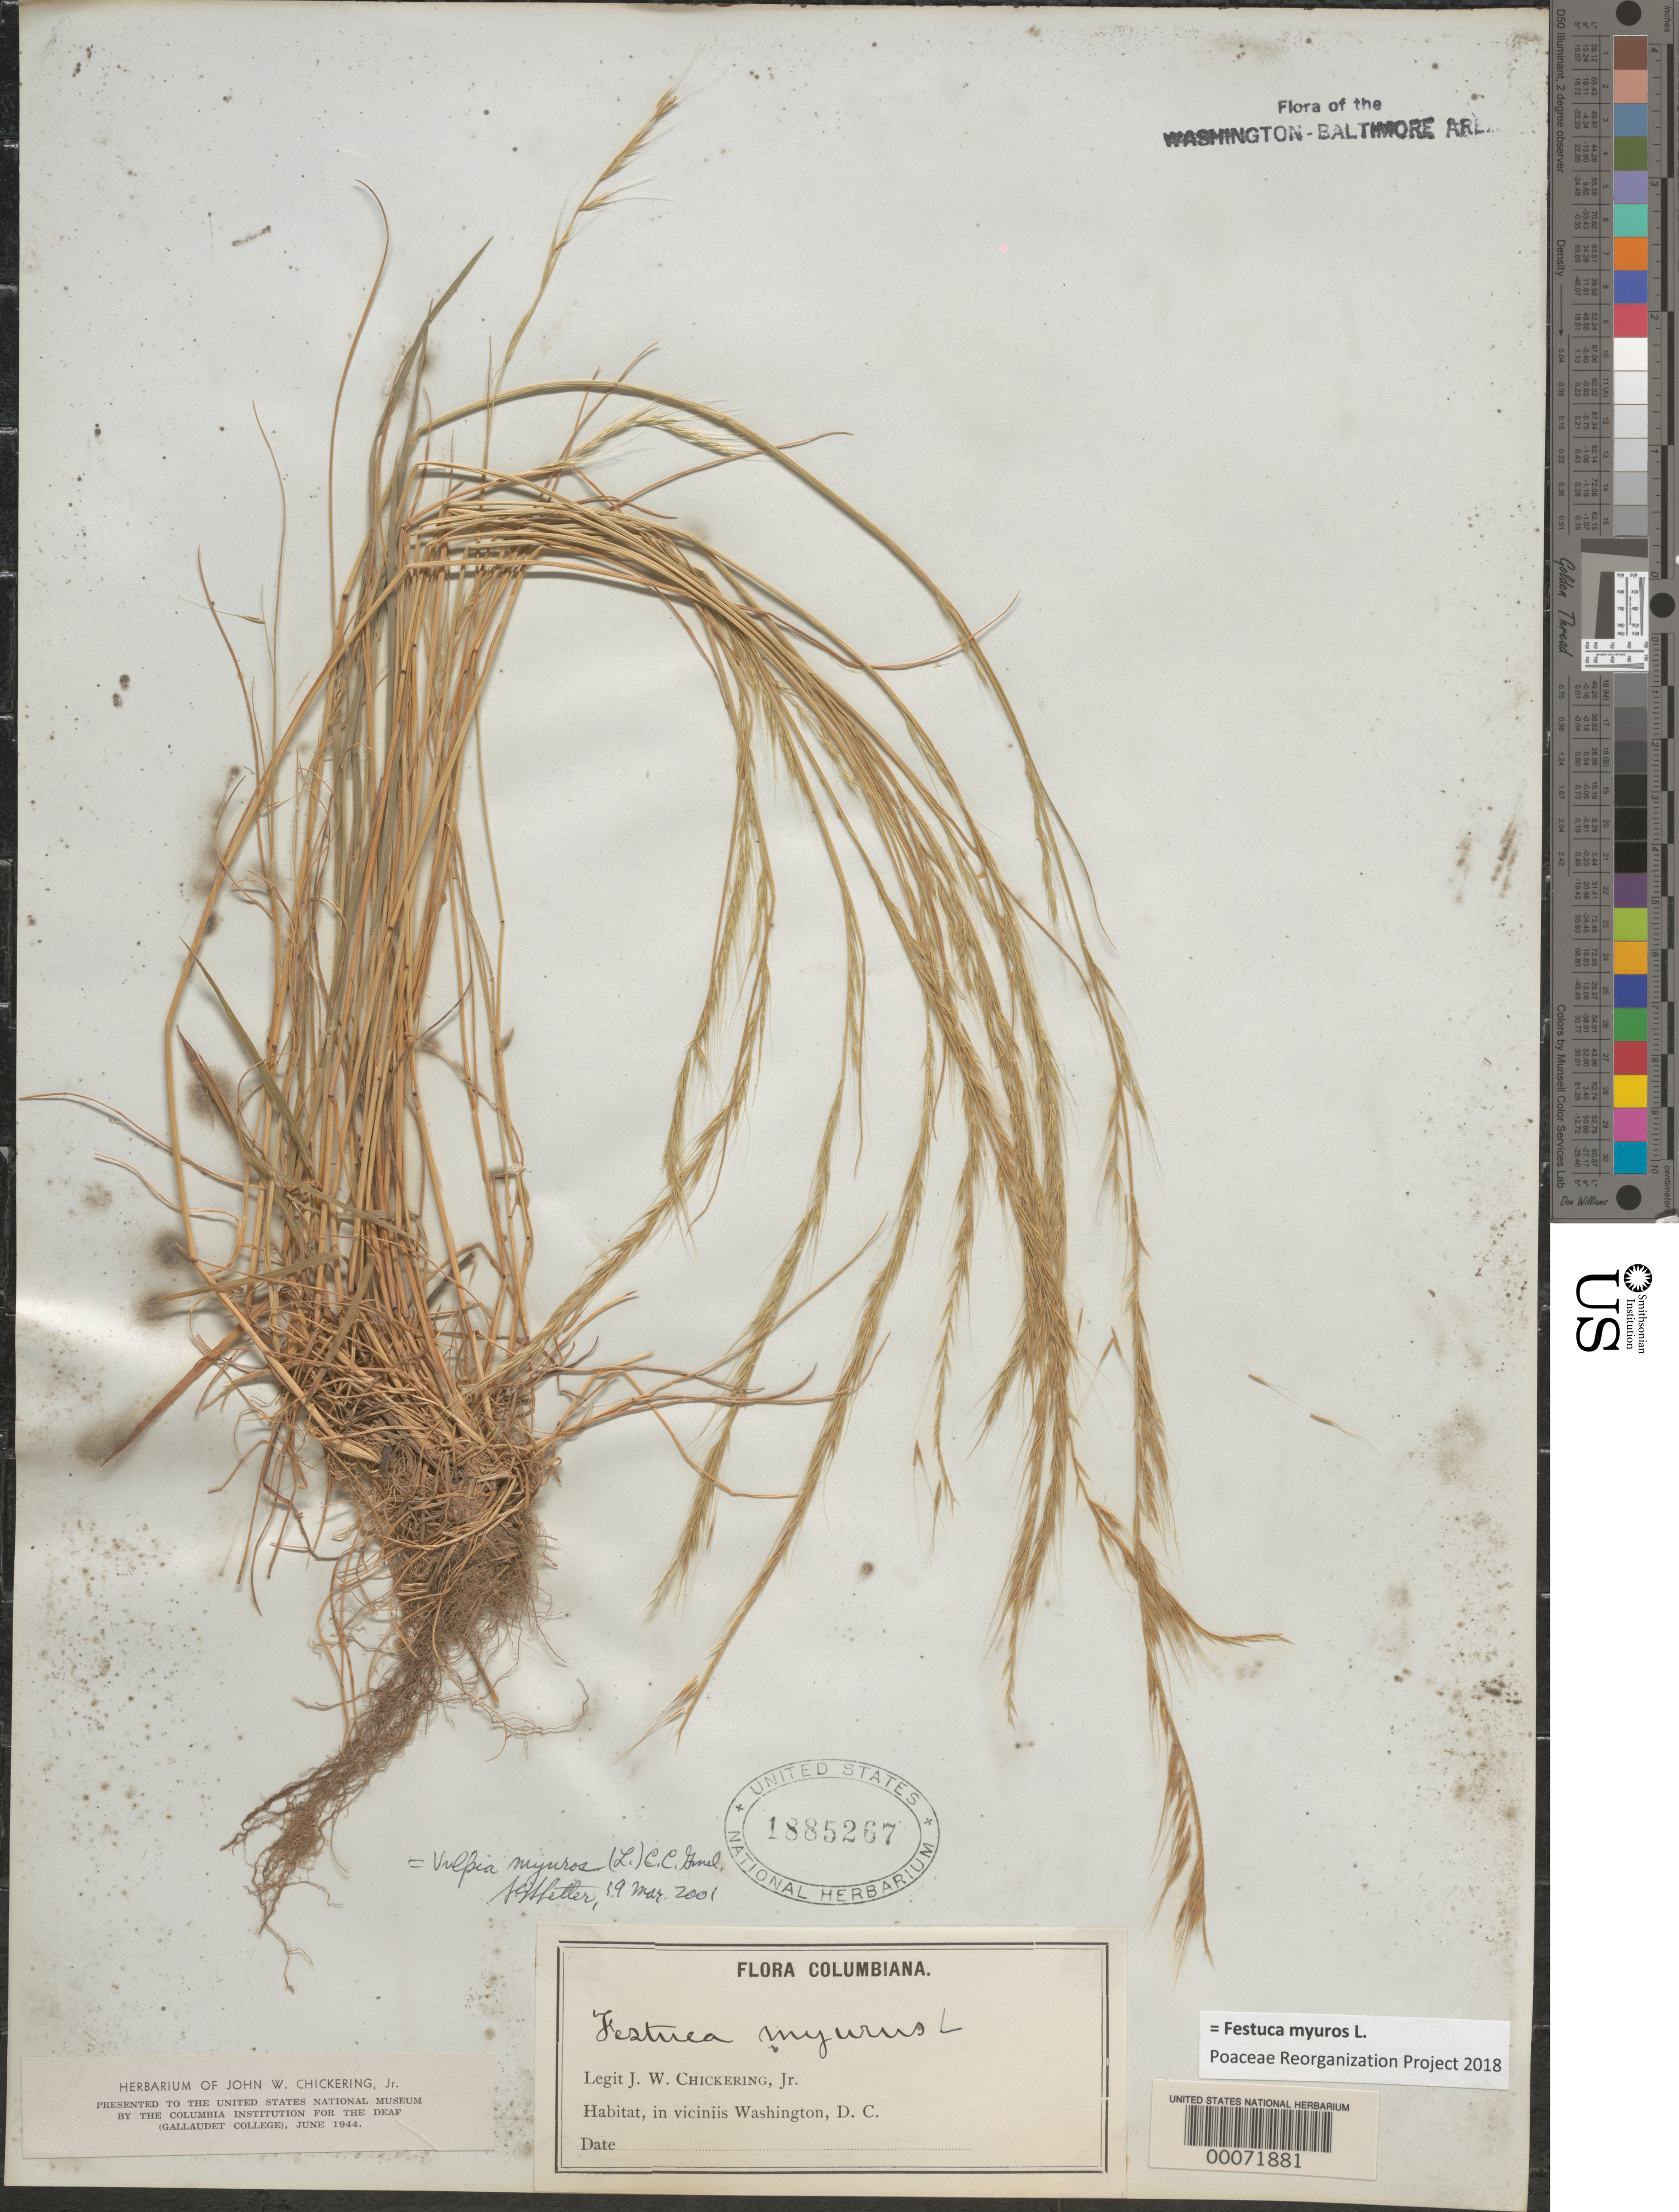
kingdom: Plantae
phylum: Tracheophyta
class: Liliopsida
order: Poales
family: Poaceae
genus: Festuca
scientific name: Festuca myuros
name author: L.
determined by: Poaceae Reorganization Project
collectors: J. W. Chickering Jr.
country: United States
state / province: District of Columbia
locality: Washington, DC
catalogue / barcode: US 1885267